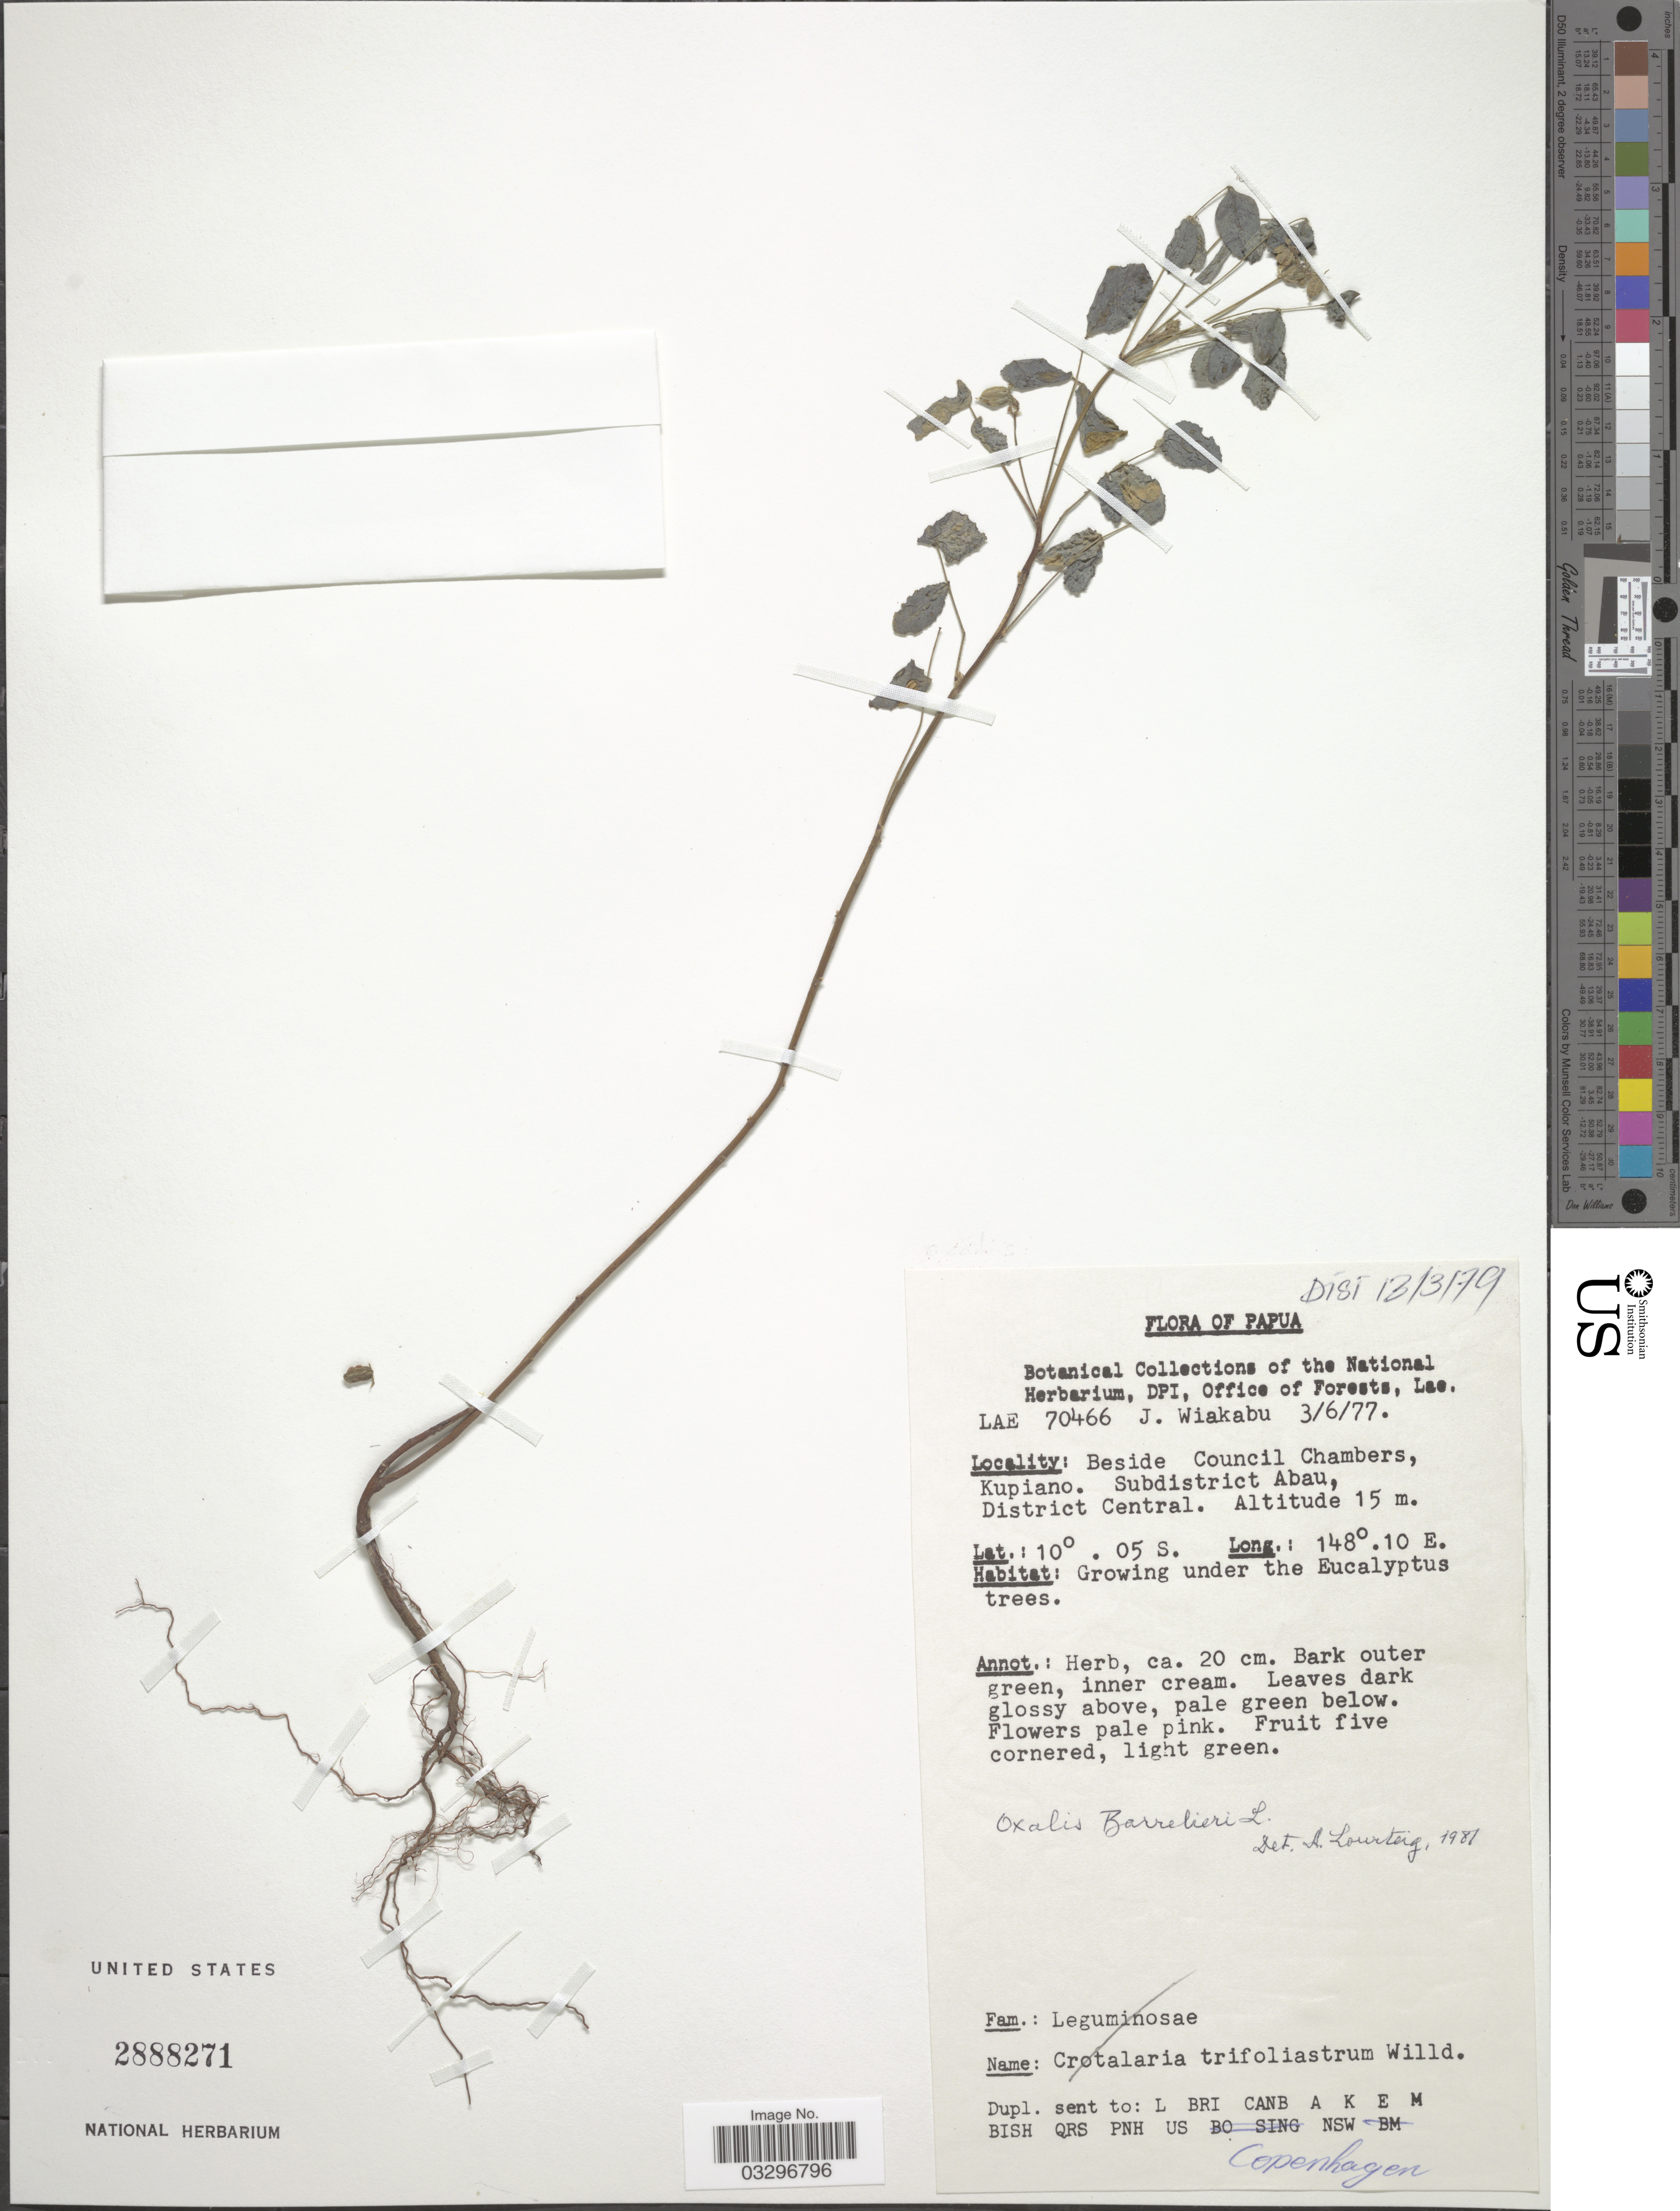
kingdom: Plantae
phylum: Tracheophyta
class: Magnoliopsida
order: Oxalidales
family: Oxalidaceae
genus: Oxalis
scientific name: Oxalis barrelieri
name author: L.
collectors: J. Wiakabu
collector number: LAE 70466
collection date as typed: Transcribed d/m/y: 3/6/77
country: Papua New Guinea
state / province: Central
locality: Papua. Beside Council Chambers, Kupiano. Subdistrict Abau, District Central.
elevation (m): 15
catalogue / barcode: US 2888271